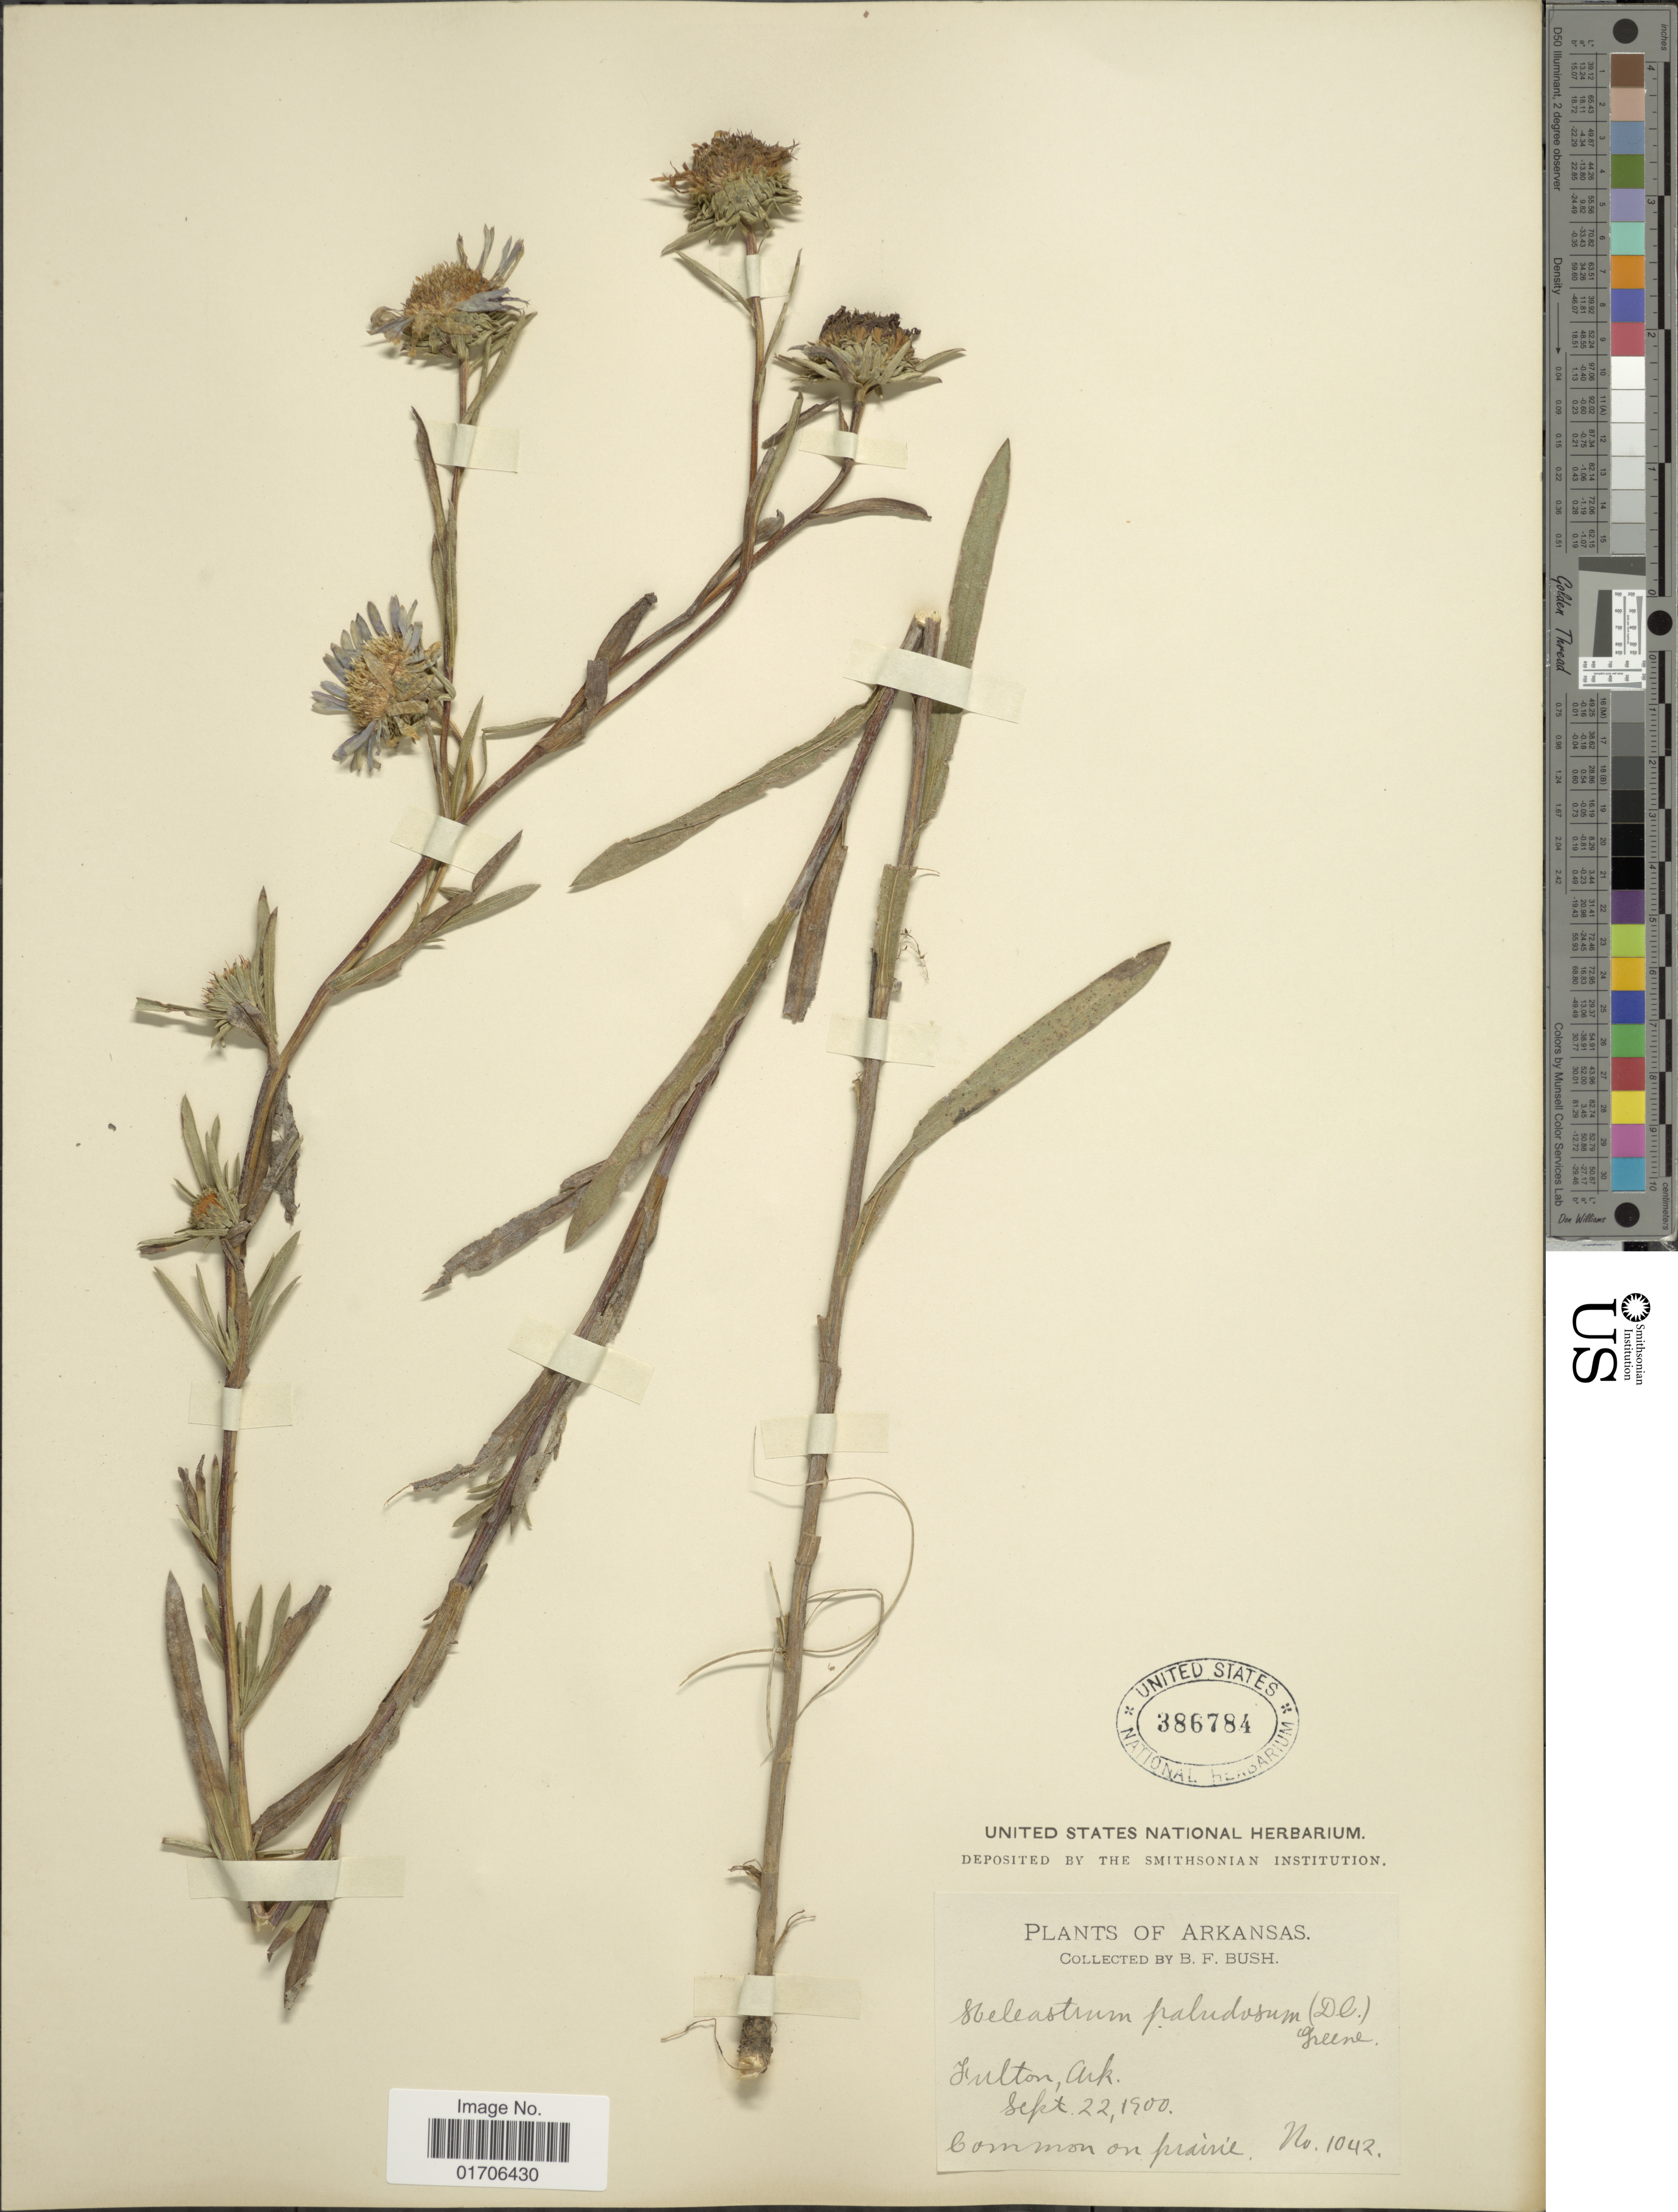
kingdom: Plantae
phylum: Tracheophyta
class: Magnoliopsida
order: Asterales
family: Asteraceae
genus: Eurybia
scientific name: Eurybia hemispherica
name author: G.L. Nesom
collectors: B. F. Bush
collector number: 1042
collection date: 1900-09-22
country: United States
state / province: Arkansas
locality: Fulton, Ark.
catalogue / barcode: US 386784